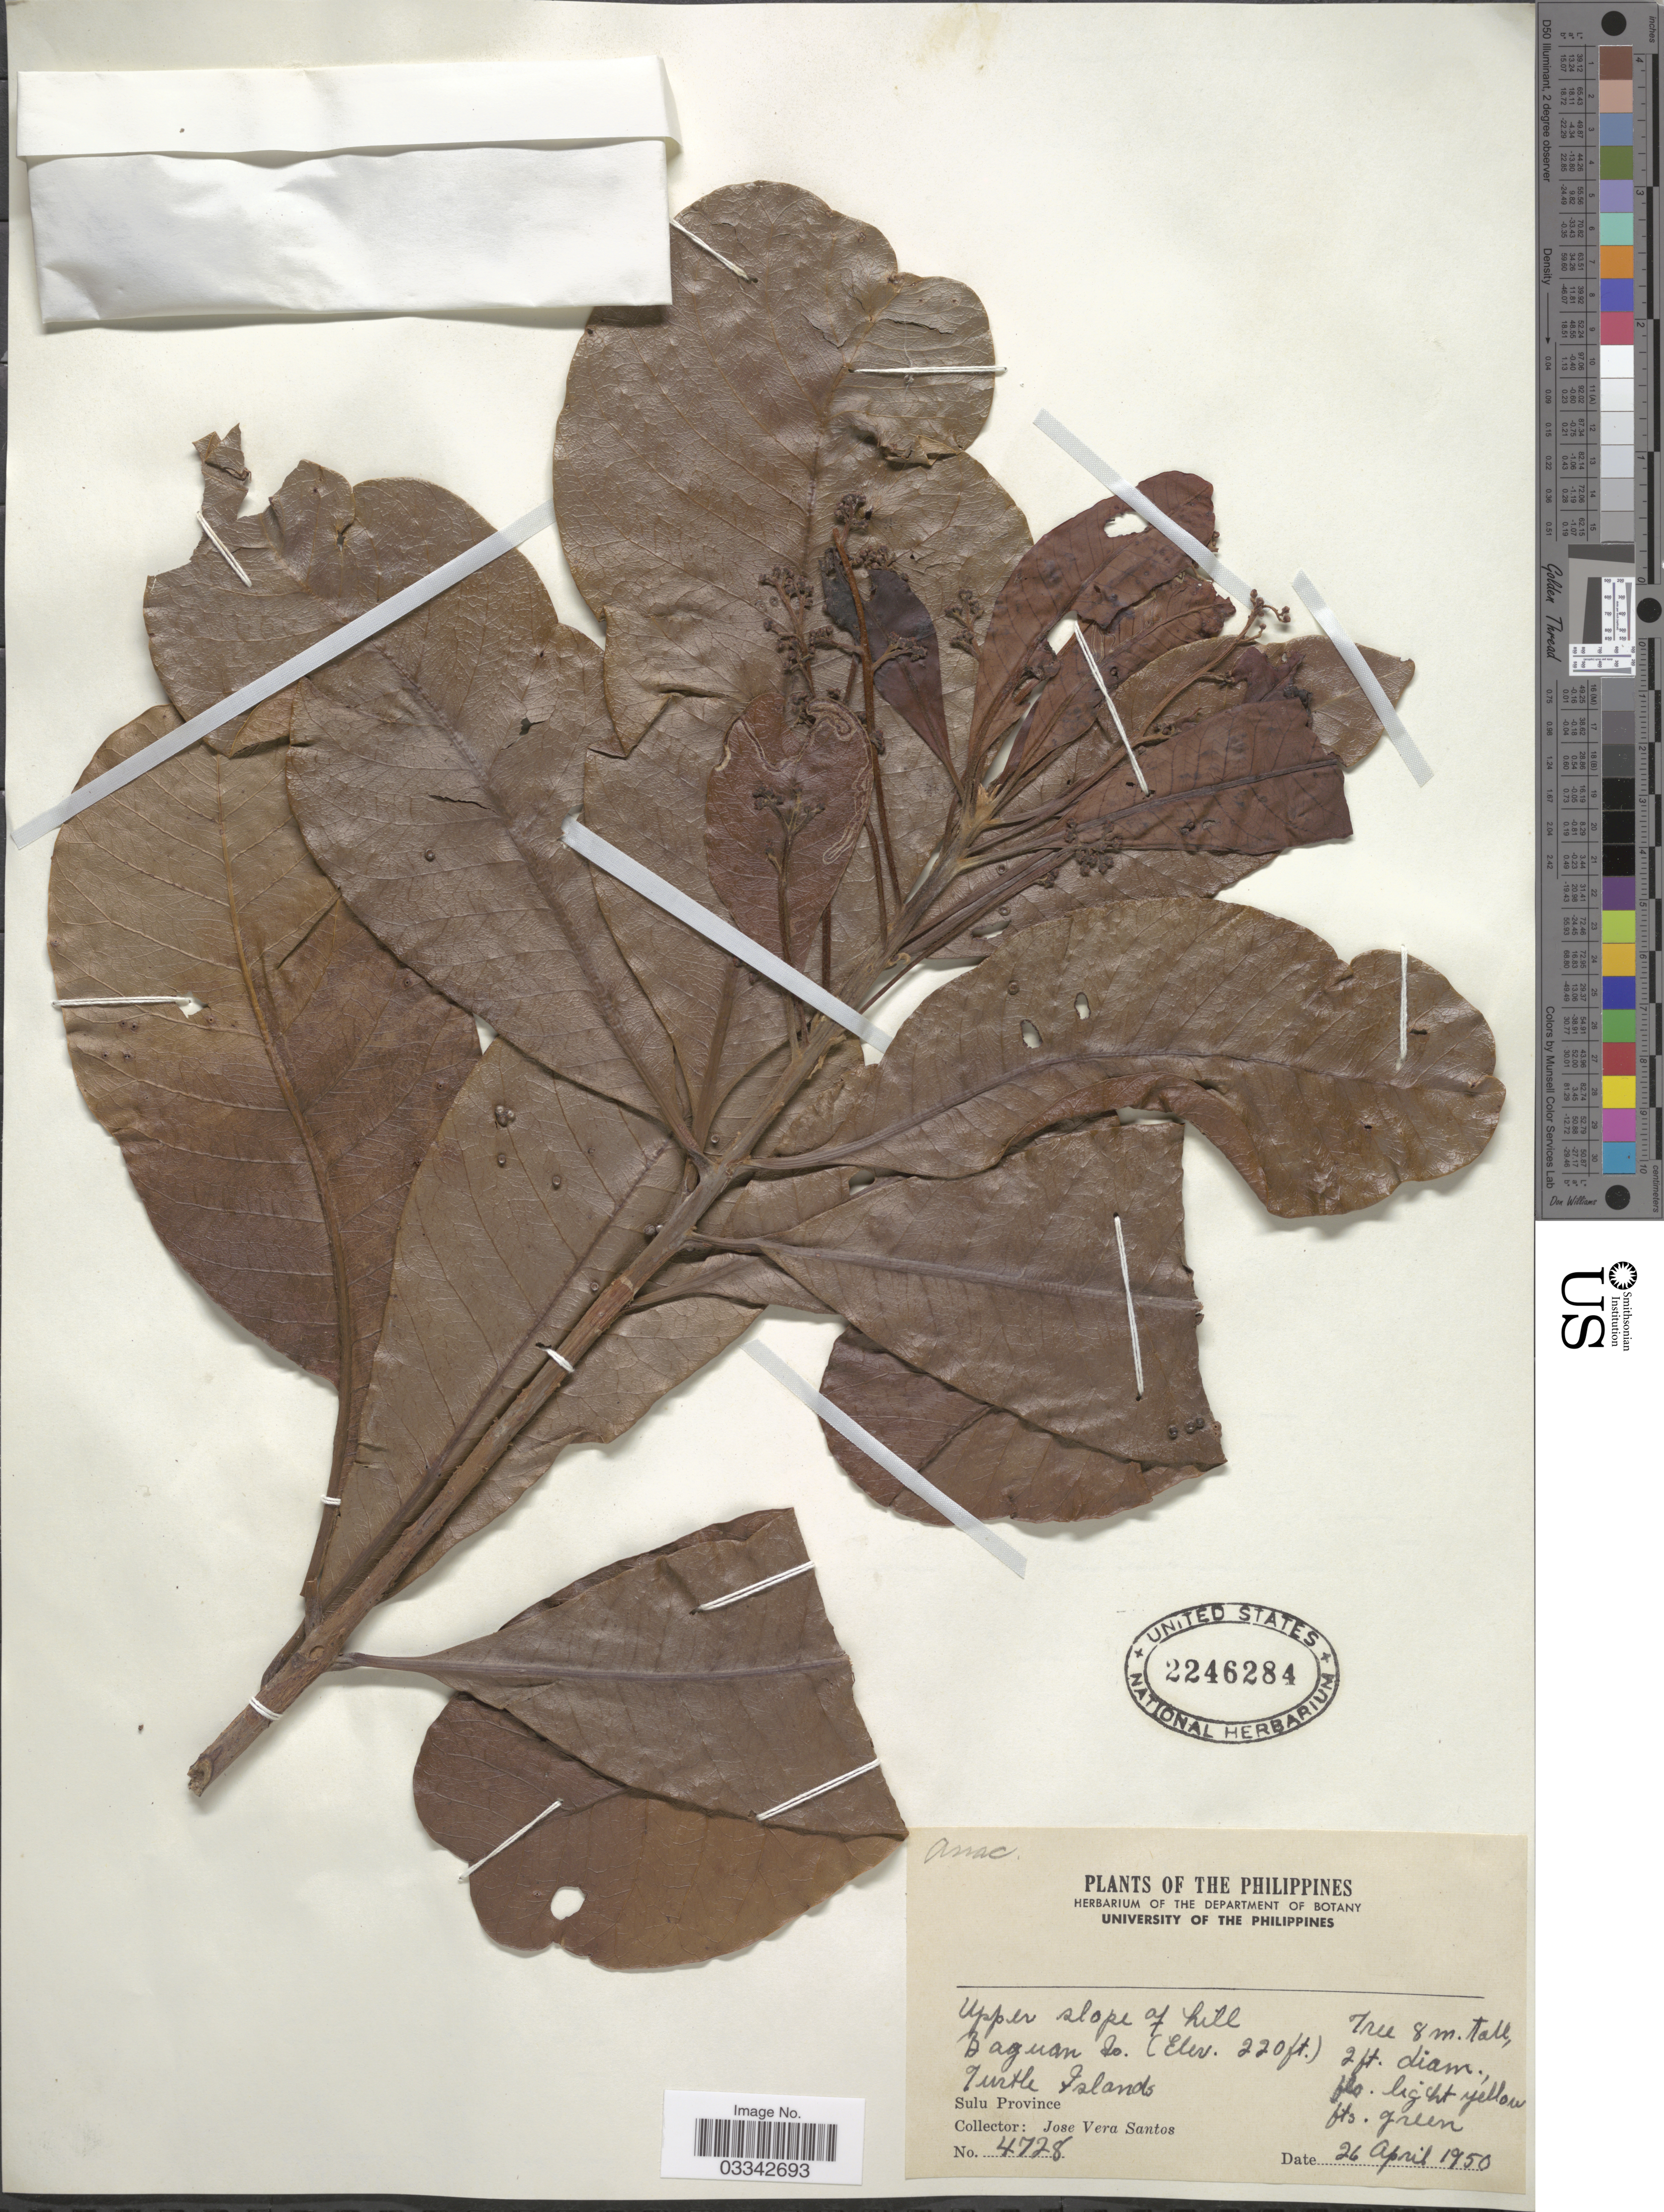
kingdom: Plantae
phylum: Tracheophyta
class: Magnoliopsida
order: Sapindales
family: Anacardiaceae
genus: Buchanania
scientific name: Buchanania arborescens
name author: (Blume) Blume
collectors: J. Santos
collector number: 4728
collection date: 1950-04-26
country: Philippines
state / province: Muslim Mindanao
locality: Upper slope of hill Baguan Is. Turtle Islands. Sulu Province.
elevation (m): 67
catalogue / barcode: US 2246284